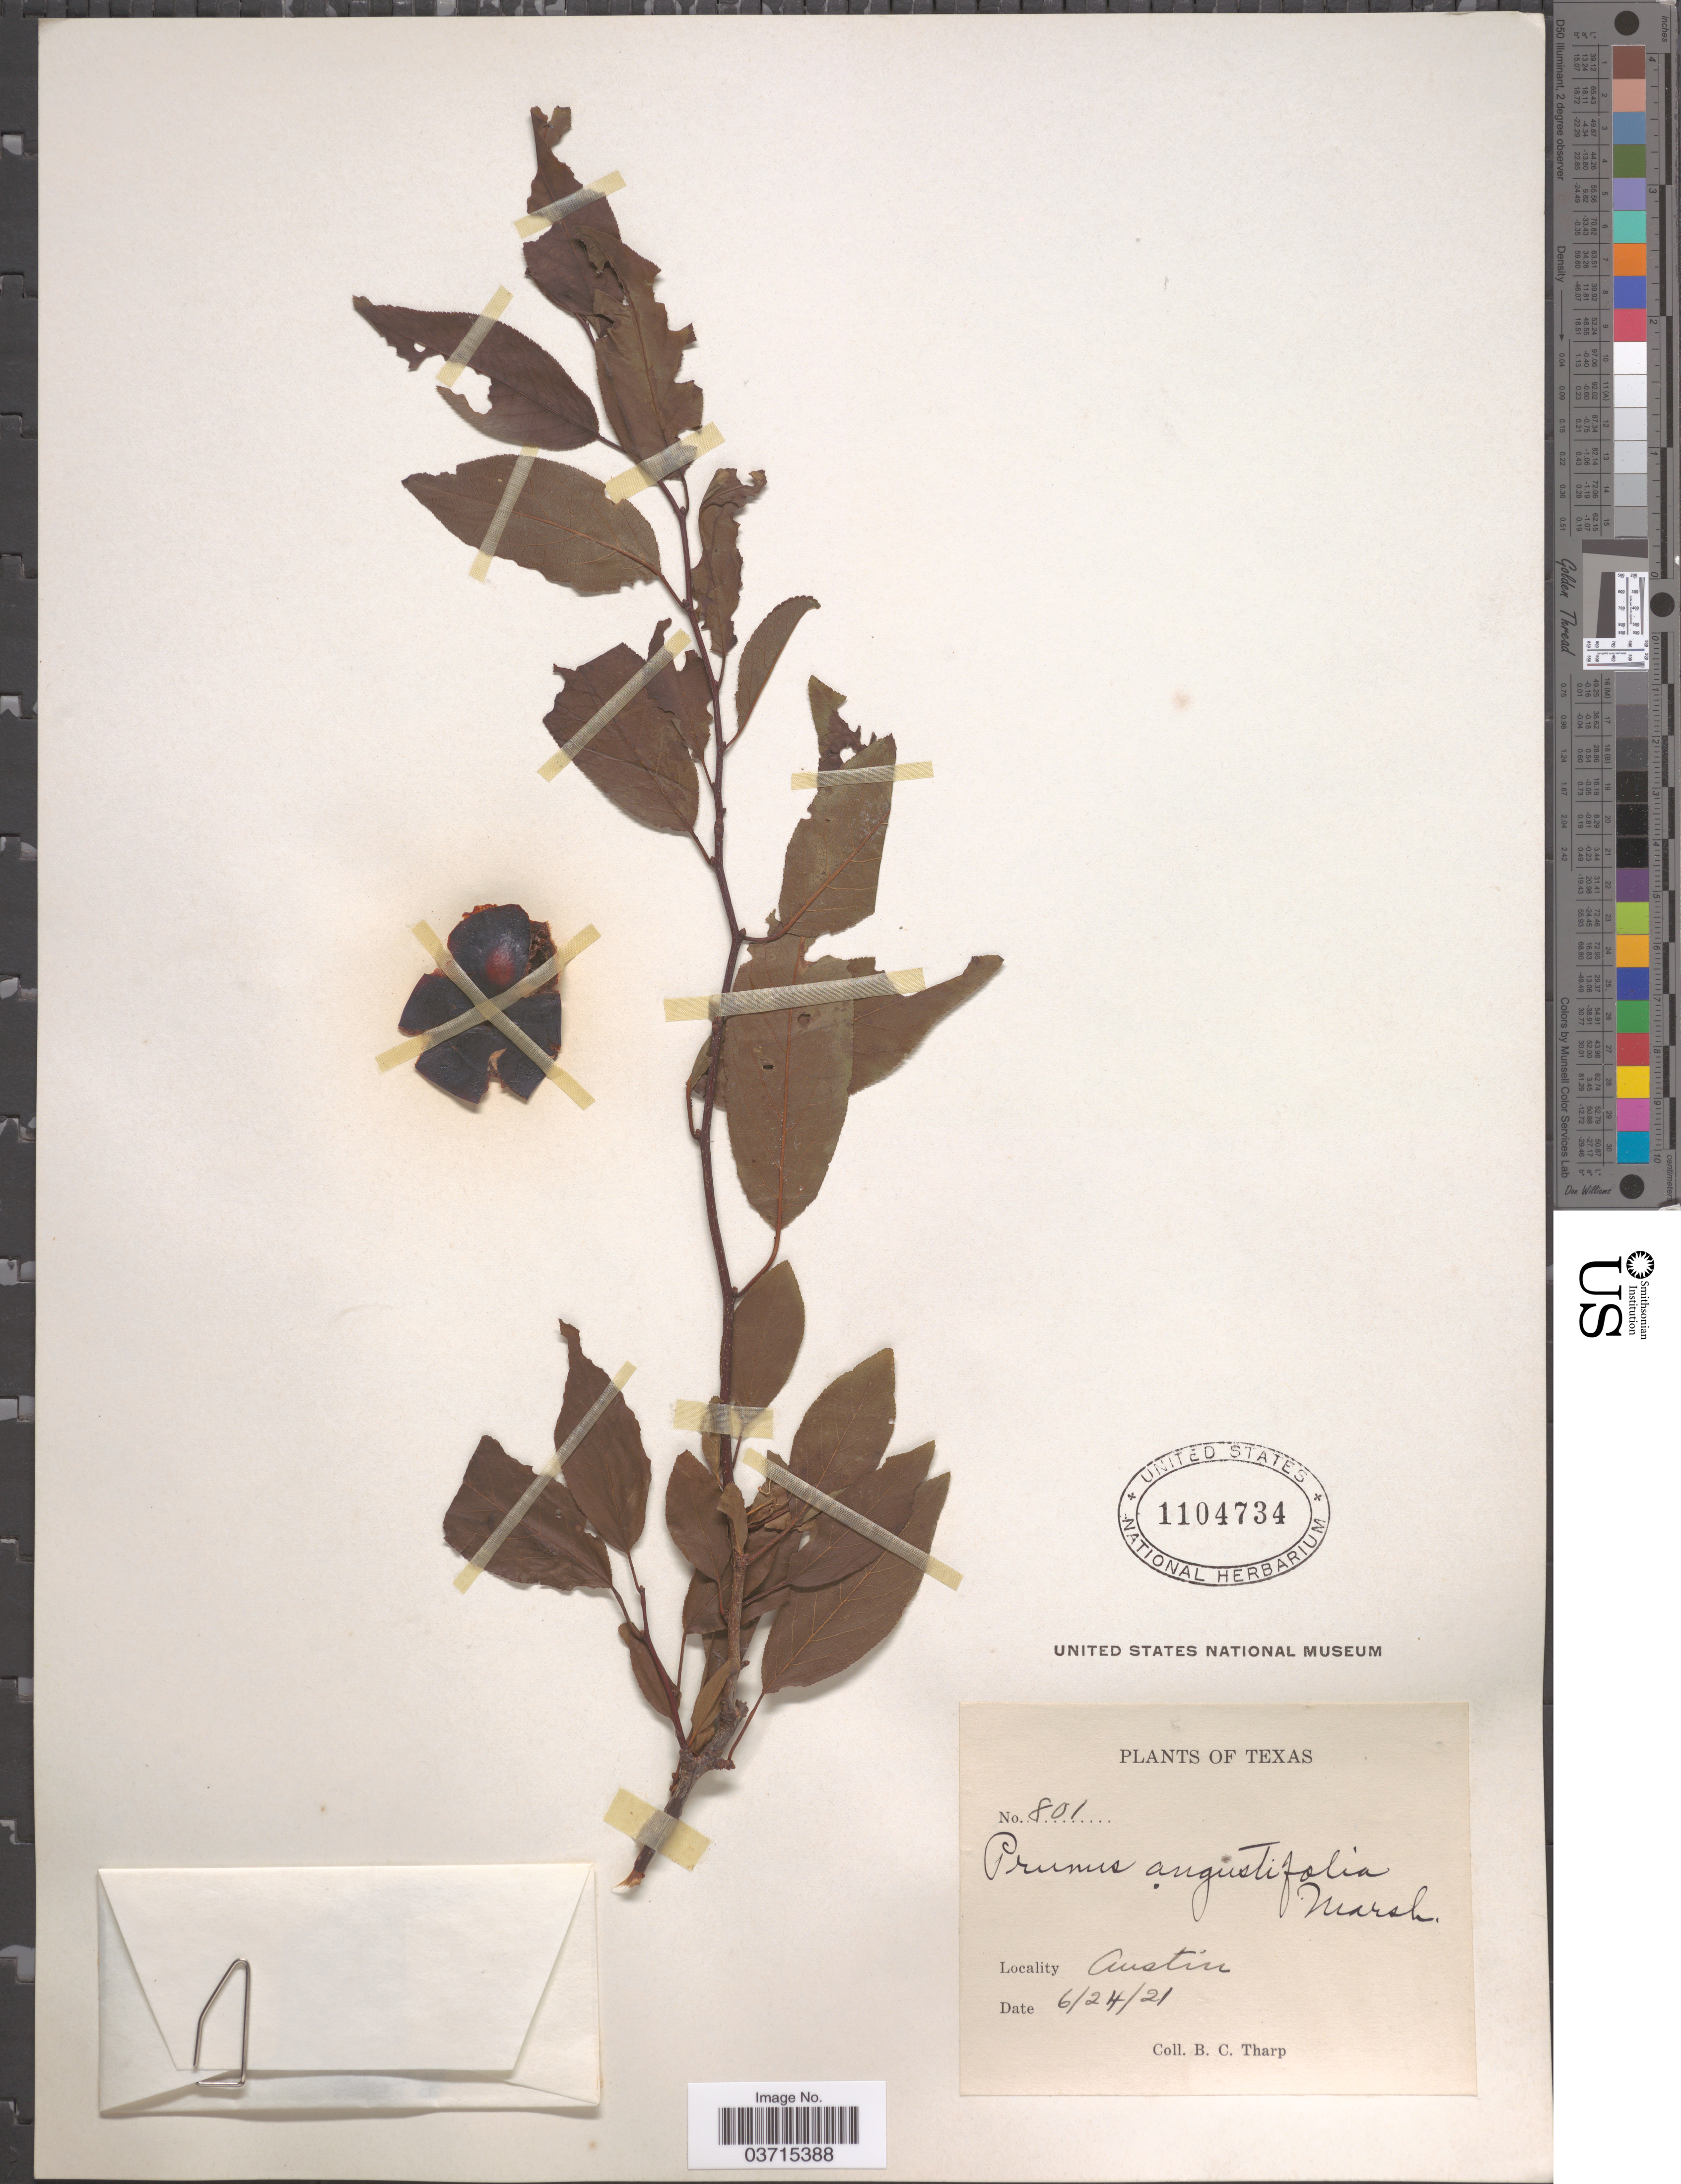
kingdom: Plantae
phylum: Tracheophyta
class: Magnoliopsida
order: Rosales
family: Rosaceae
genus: Prunus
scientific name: Prunus angustifolia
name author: Marshall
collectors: B. C. Tharp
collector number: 801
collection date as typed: Transcribed d/m/y: 24/6/21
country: United States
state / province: Texas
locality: Austin.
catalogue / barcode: US 1104734